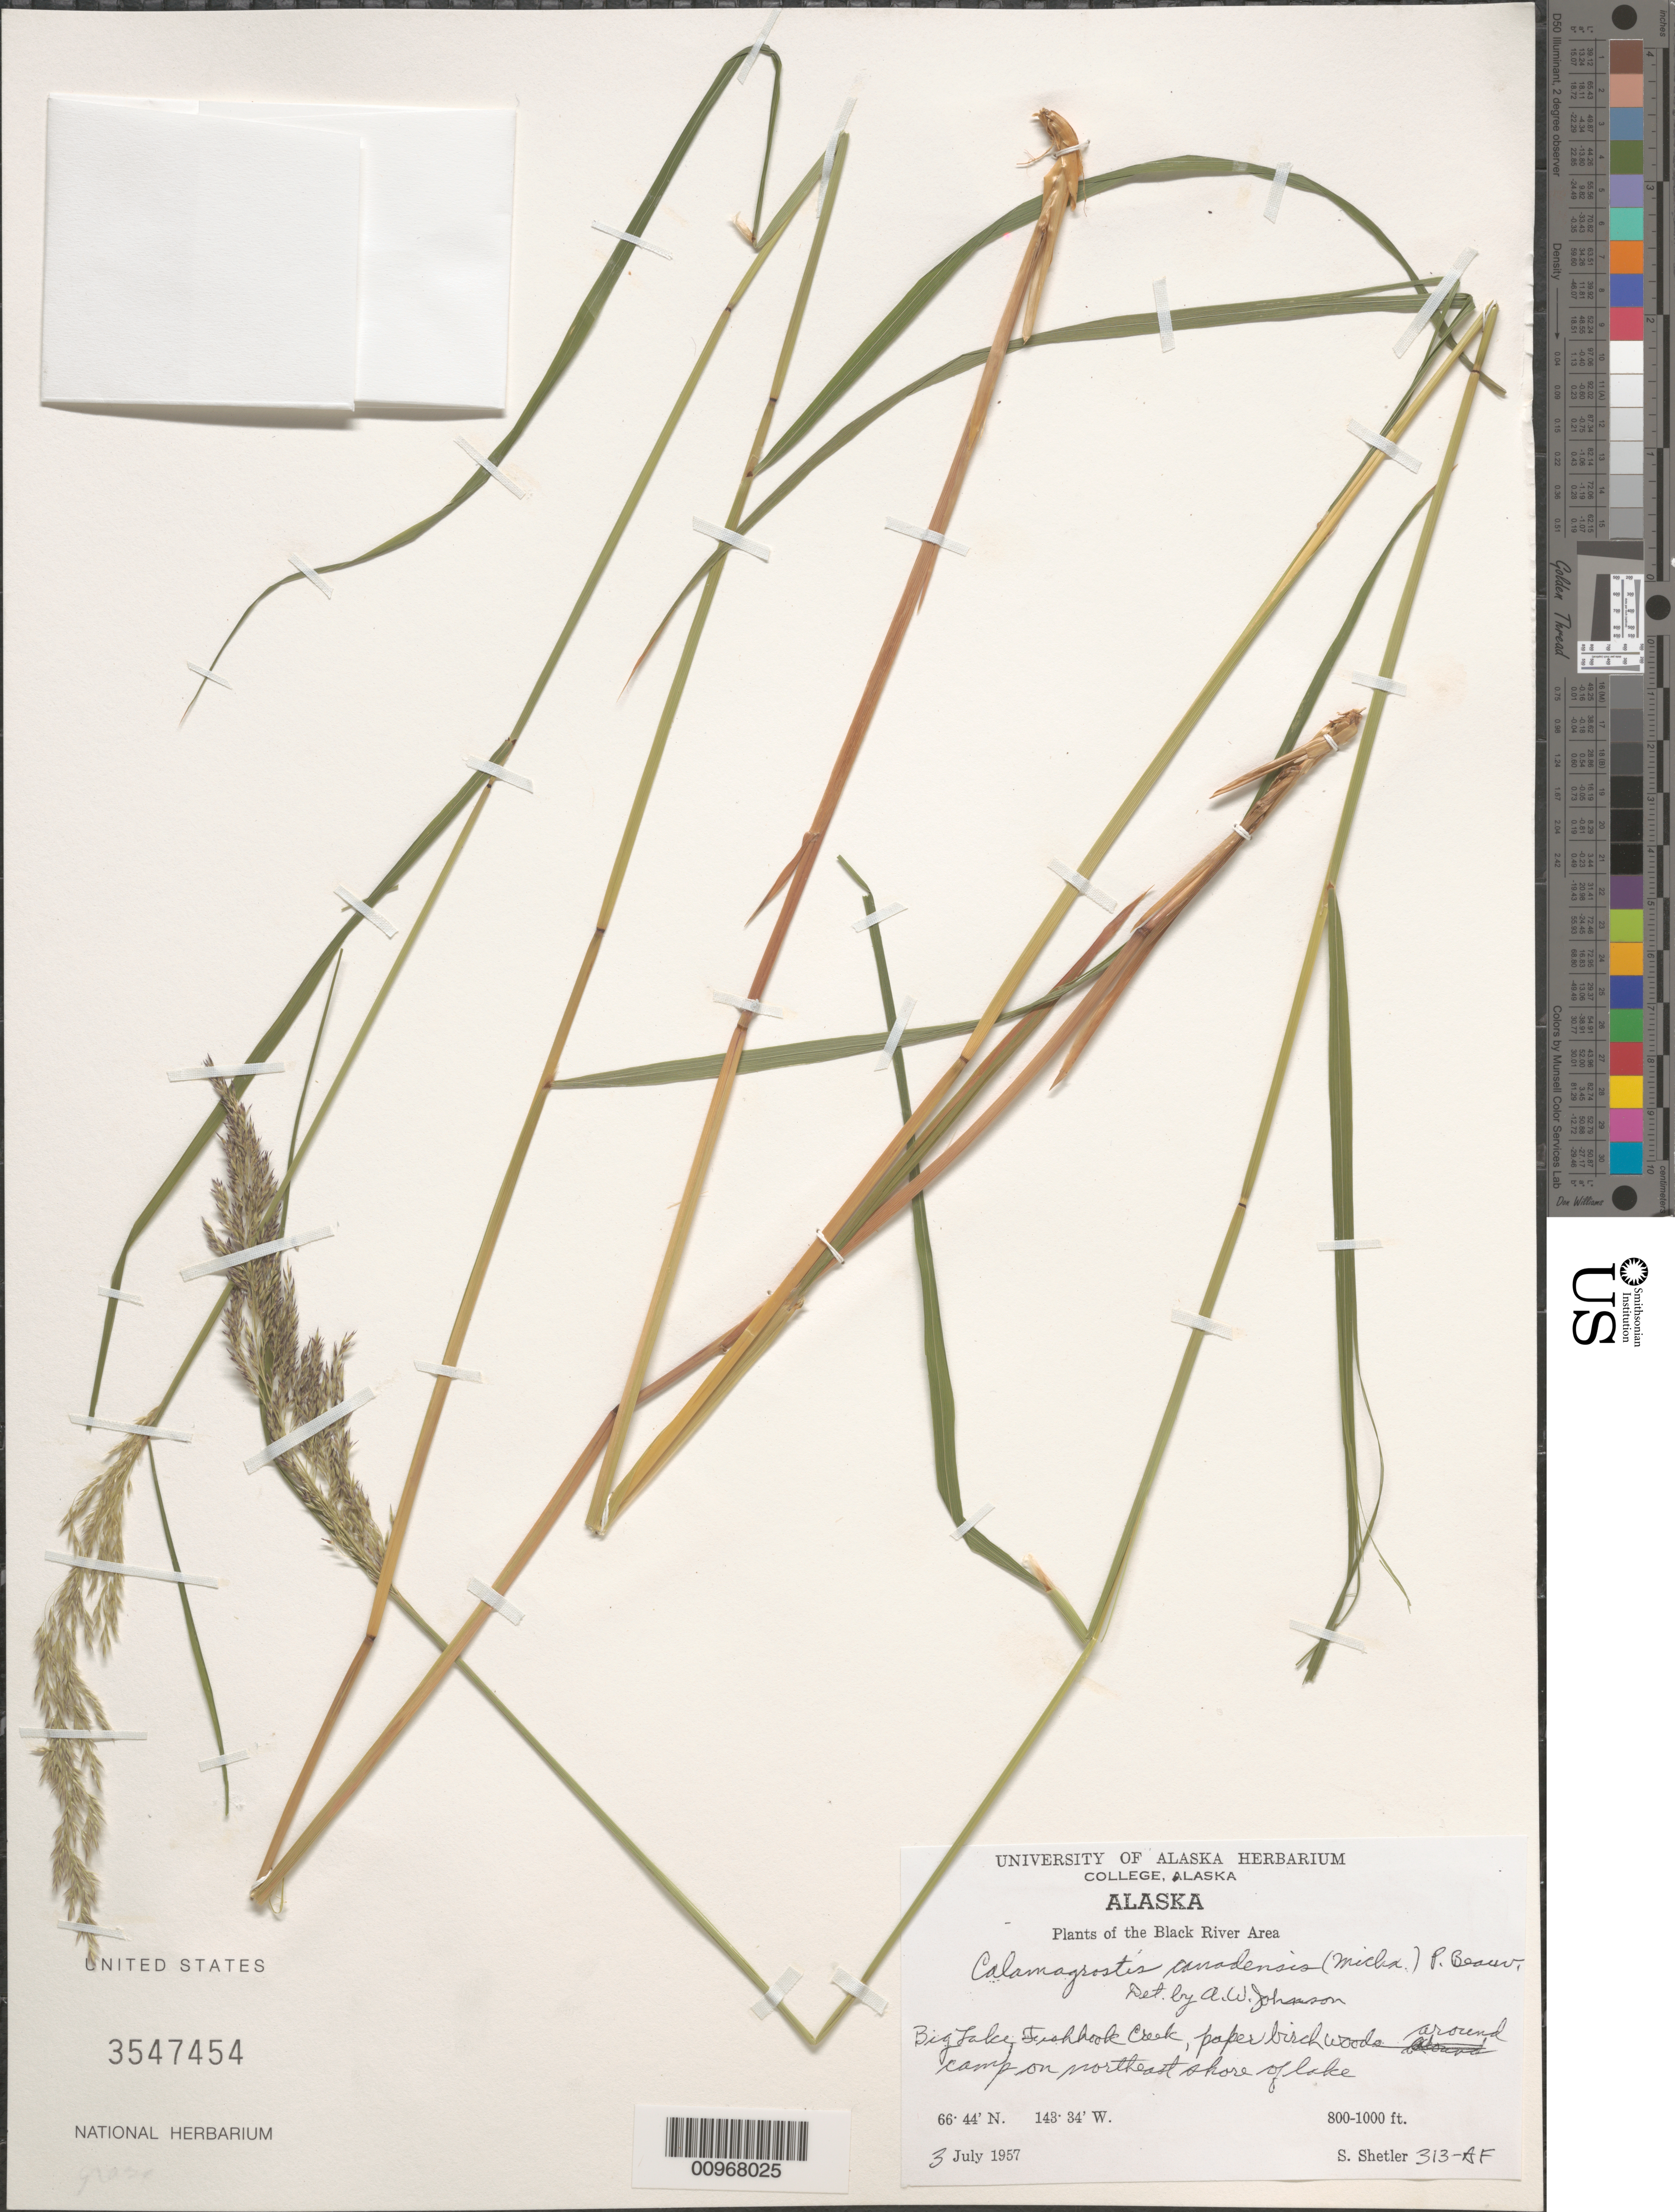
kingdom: Plantae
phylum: Tracheophyta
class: Liliopsida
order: Poales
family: Poaceae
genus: Calamagrostis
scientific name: Calamagrostis canadensis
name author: (Michx.) P. Beauv.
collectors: S. Shetler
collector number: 313-AF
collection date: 1957-07-03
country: United States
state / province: Alaska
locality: The Black River Area. Big Lake, Fishhook Creek, paper birch woods around camp on northeast shore of lake.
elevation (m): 244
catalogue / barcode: US 3547454